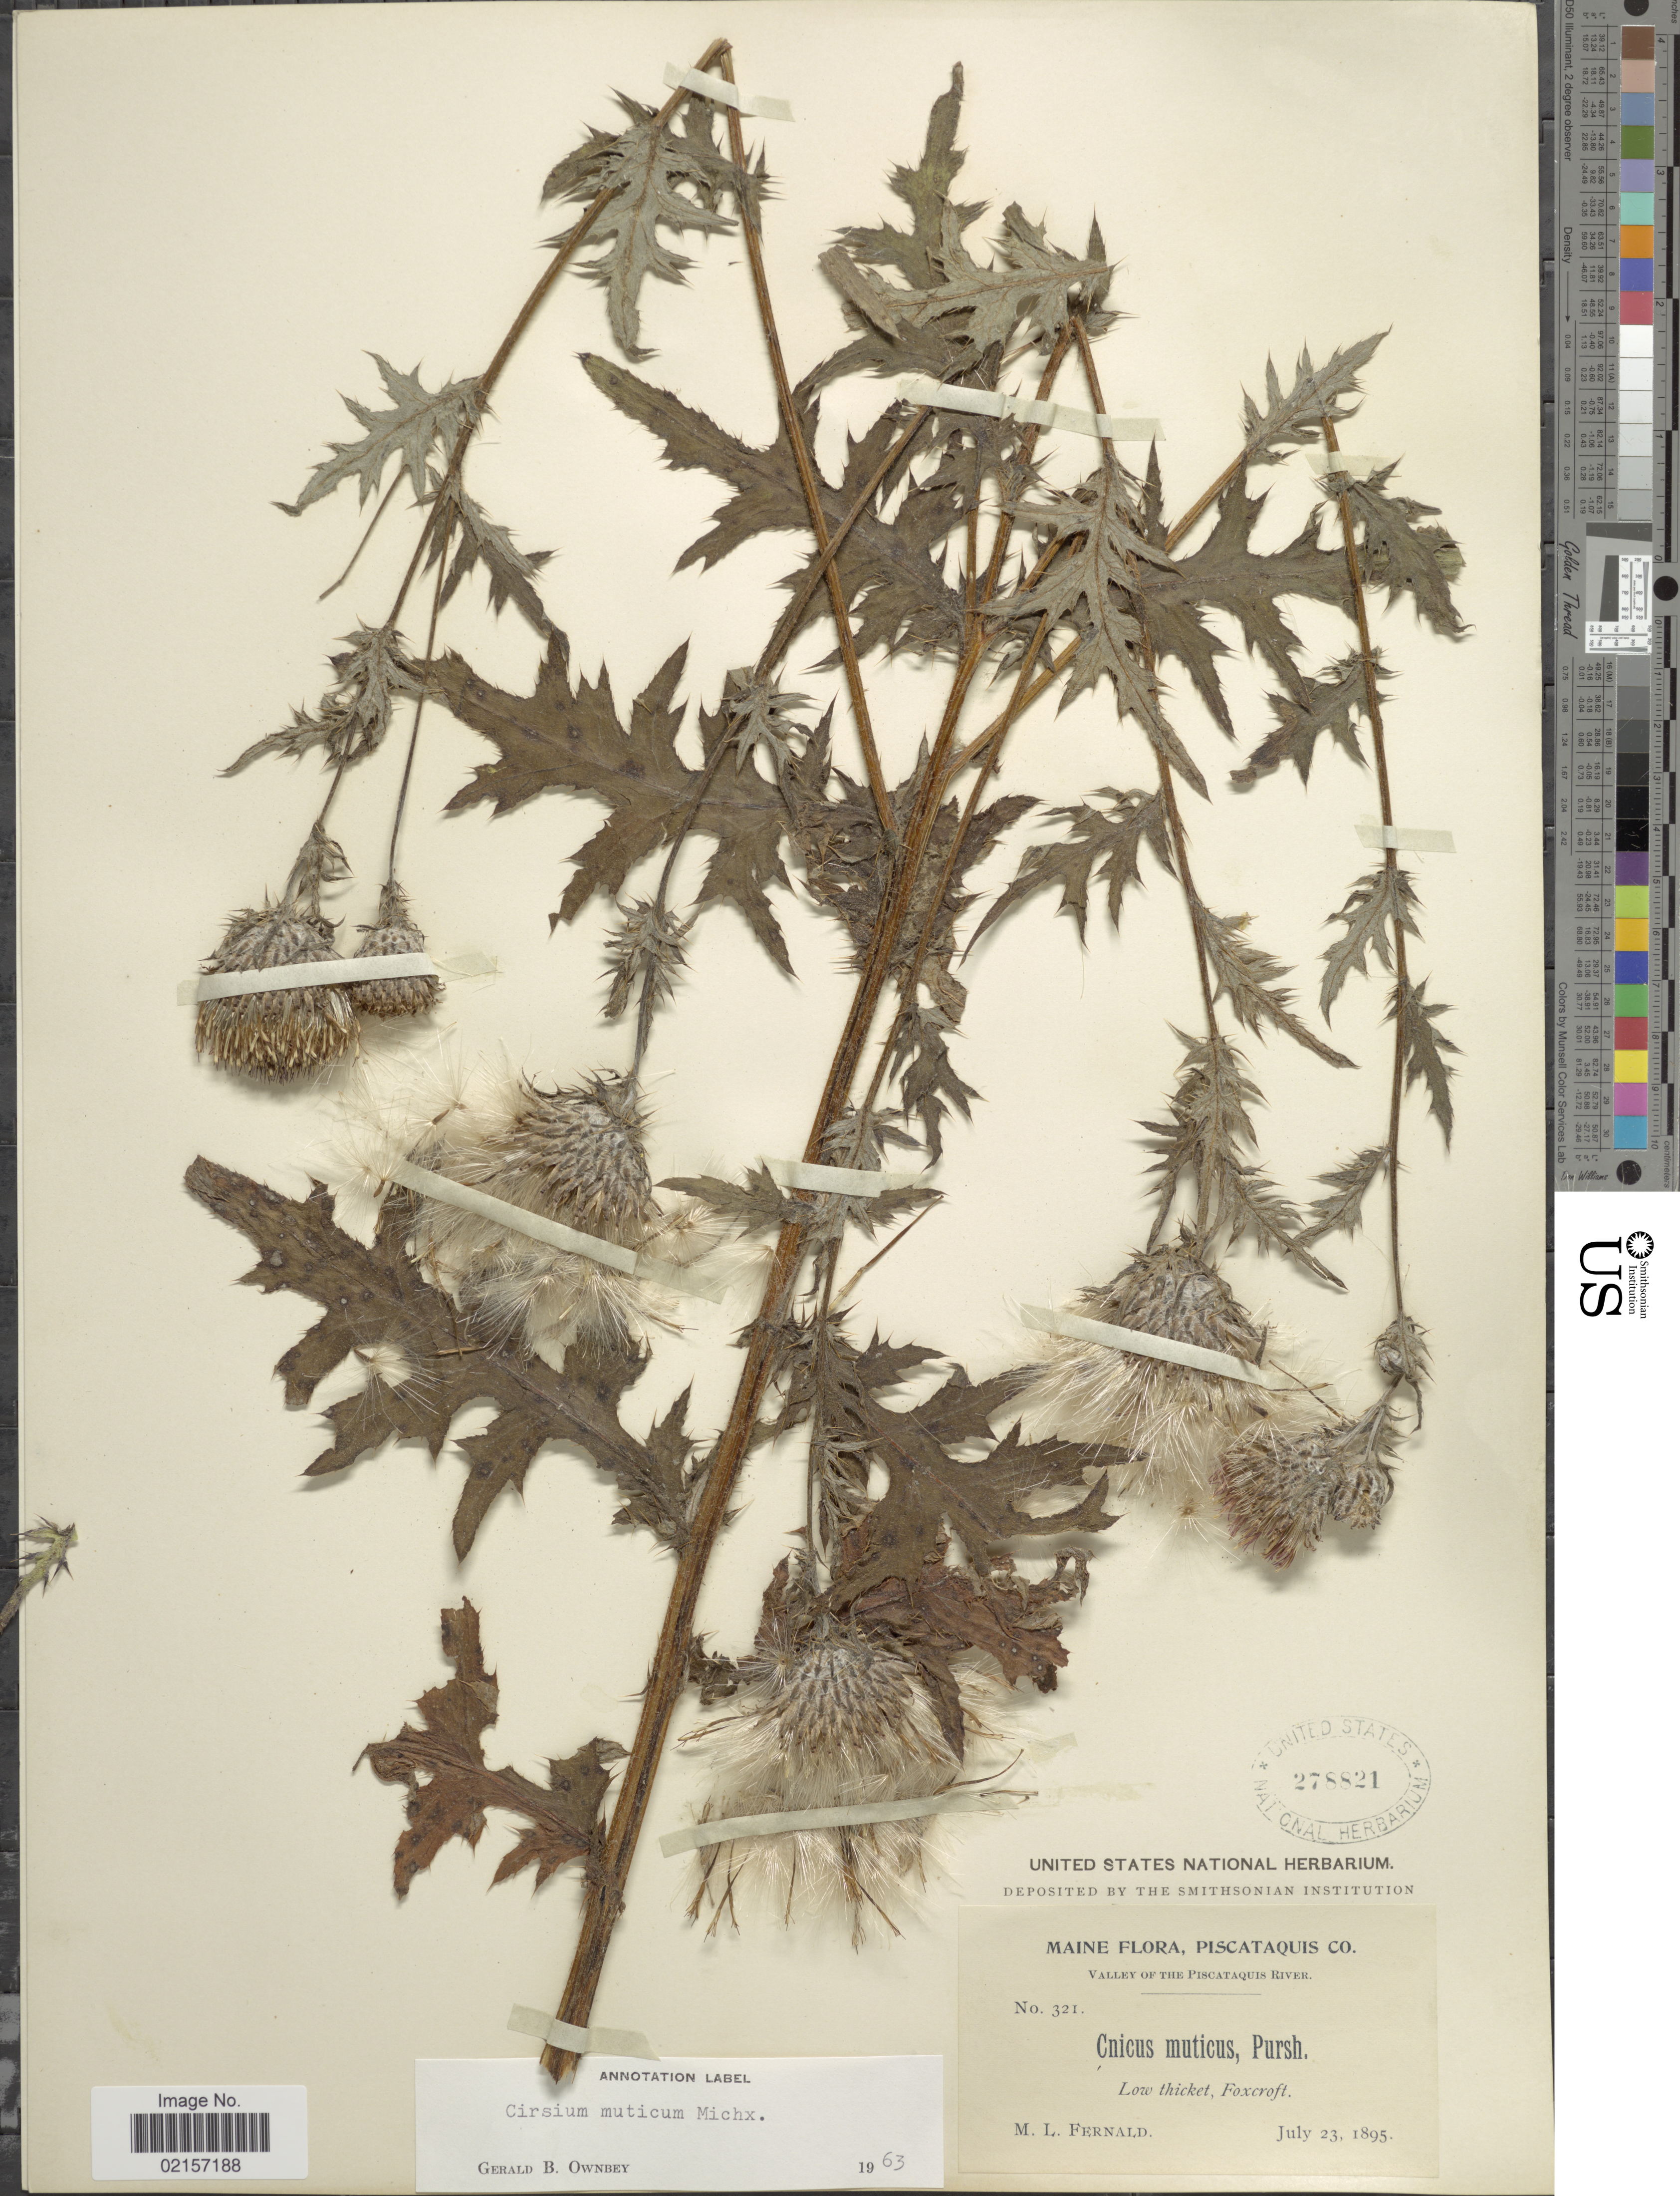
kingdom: Plantae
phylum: Tracheophyta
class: Magnoliopsida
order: Asterales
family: Asteraceae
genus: Cirsium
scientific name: Cirsium muticum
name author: Michx.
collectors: M. L. Fernald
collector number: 321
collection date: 1895-07-23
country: United States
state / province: Maine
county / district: Piscataquis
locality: Valley of the Piscataquis River, low thicket, Foxcroft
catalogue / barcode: US 278821